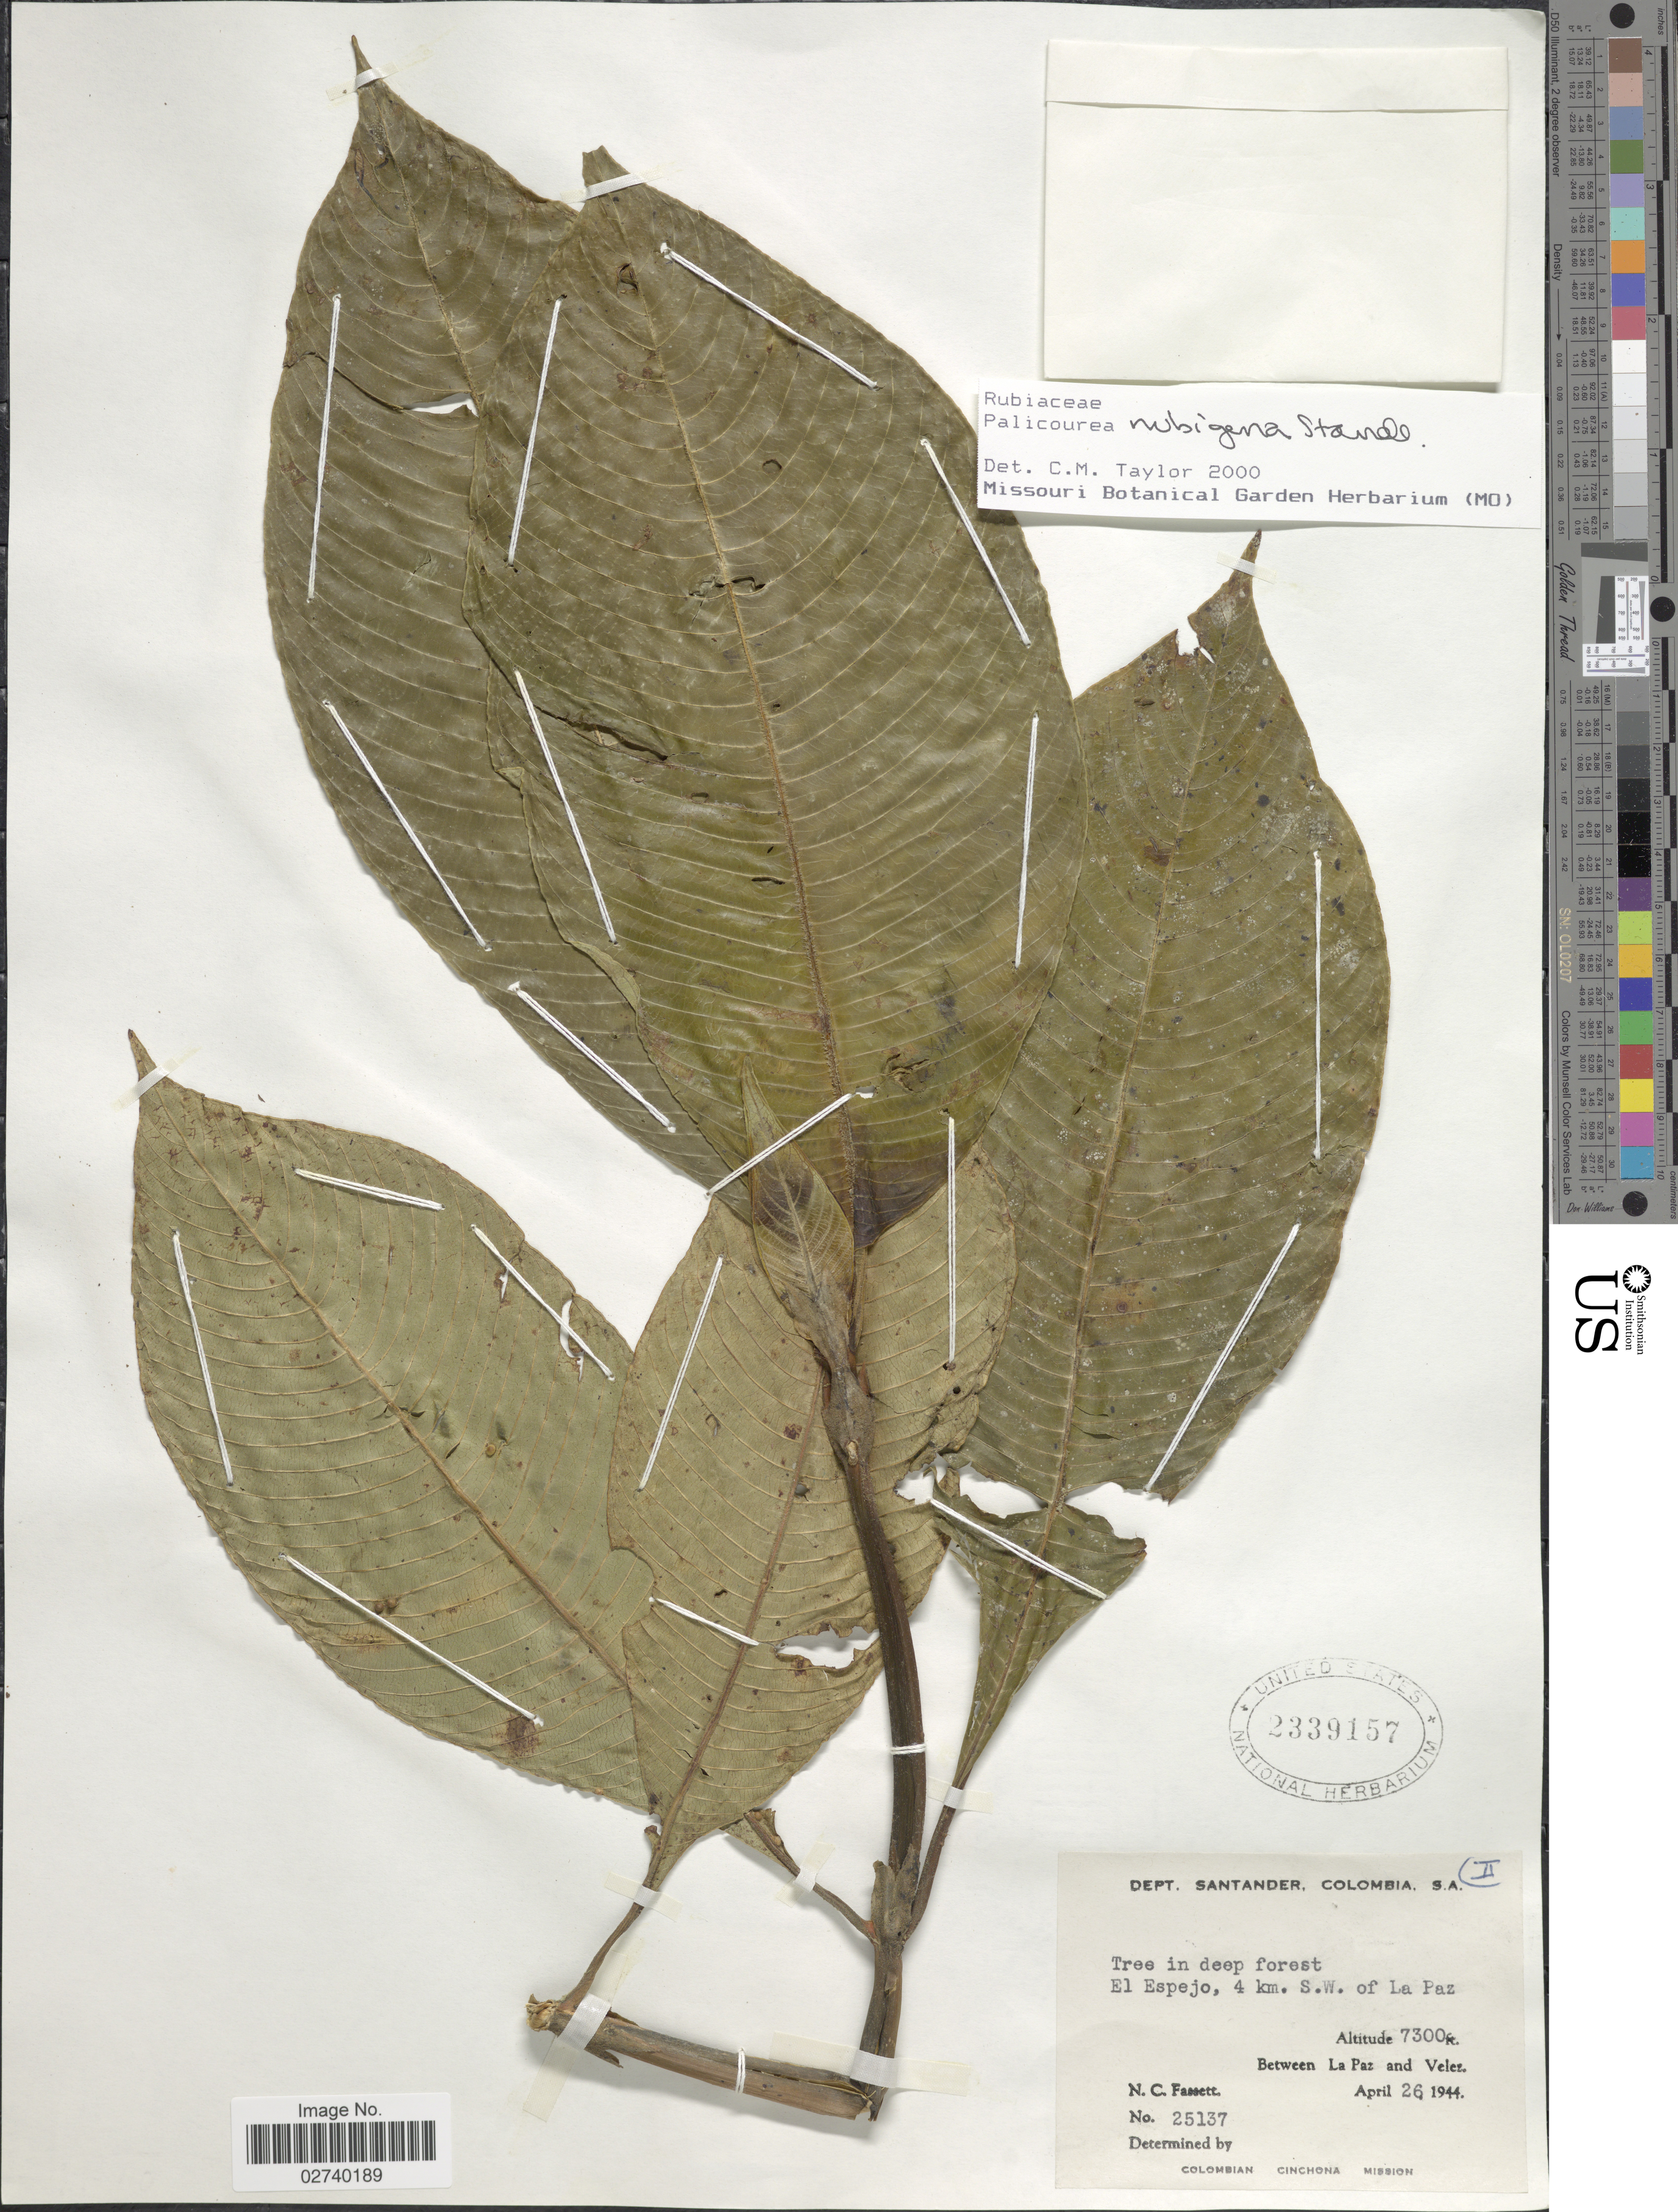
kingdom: Plantae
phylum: Tracheophyta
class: Magnoliopsida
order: Gentianales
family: Rubiaceae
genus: Palicourea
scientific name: Palicourea nubigena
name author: Standl.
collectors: N. C. Fassett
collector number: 25137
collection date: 1944-04-26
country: Colombia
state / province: Santander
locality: El Espejo, 4 km. S.W. of La Paz, between La Paz and Velez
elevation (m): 2225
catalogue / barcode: US 2339157